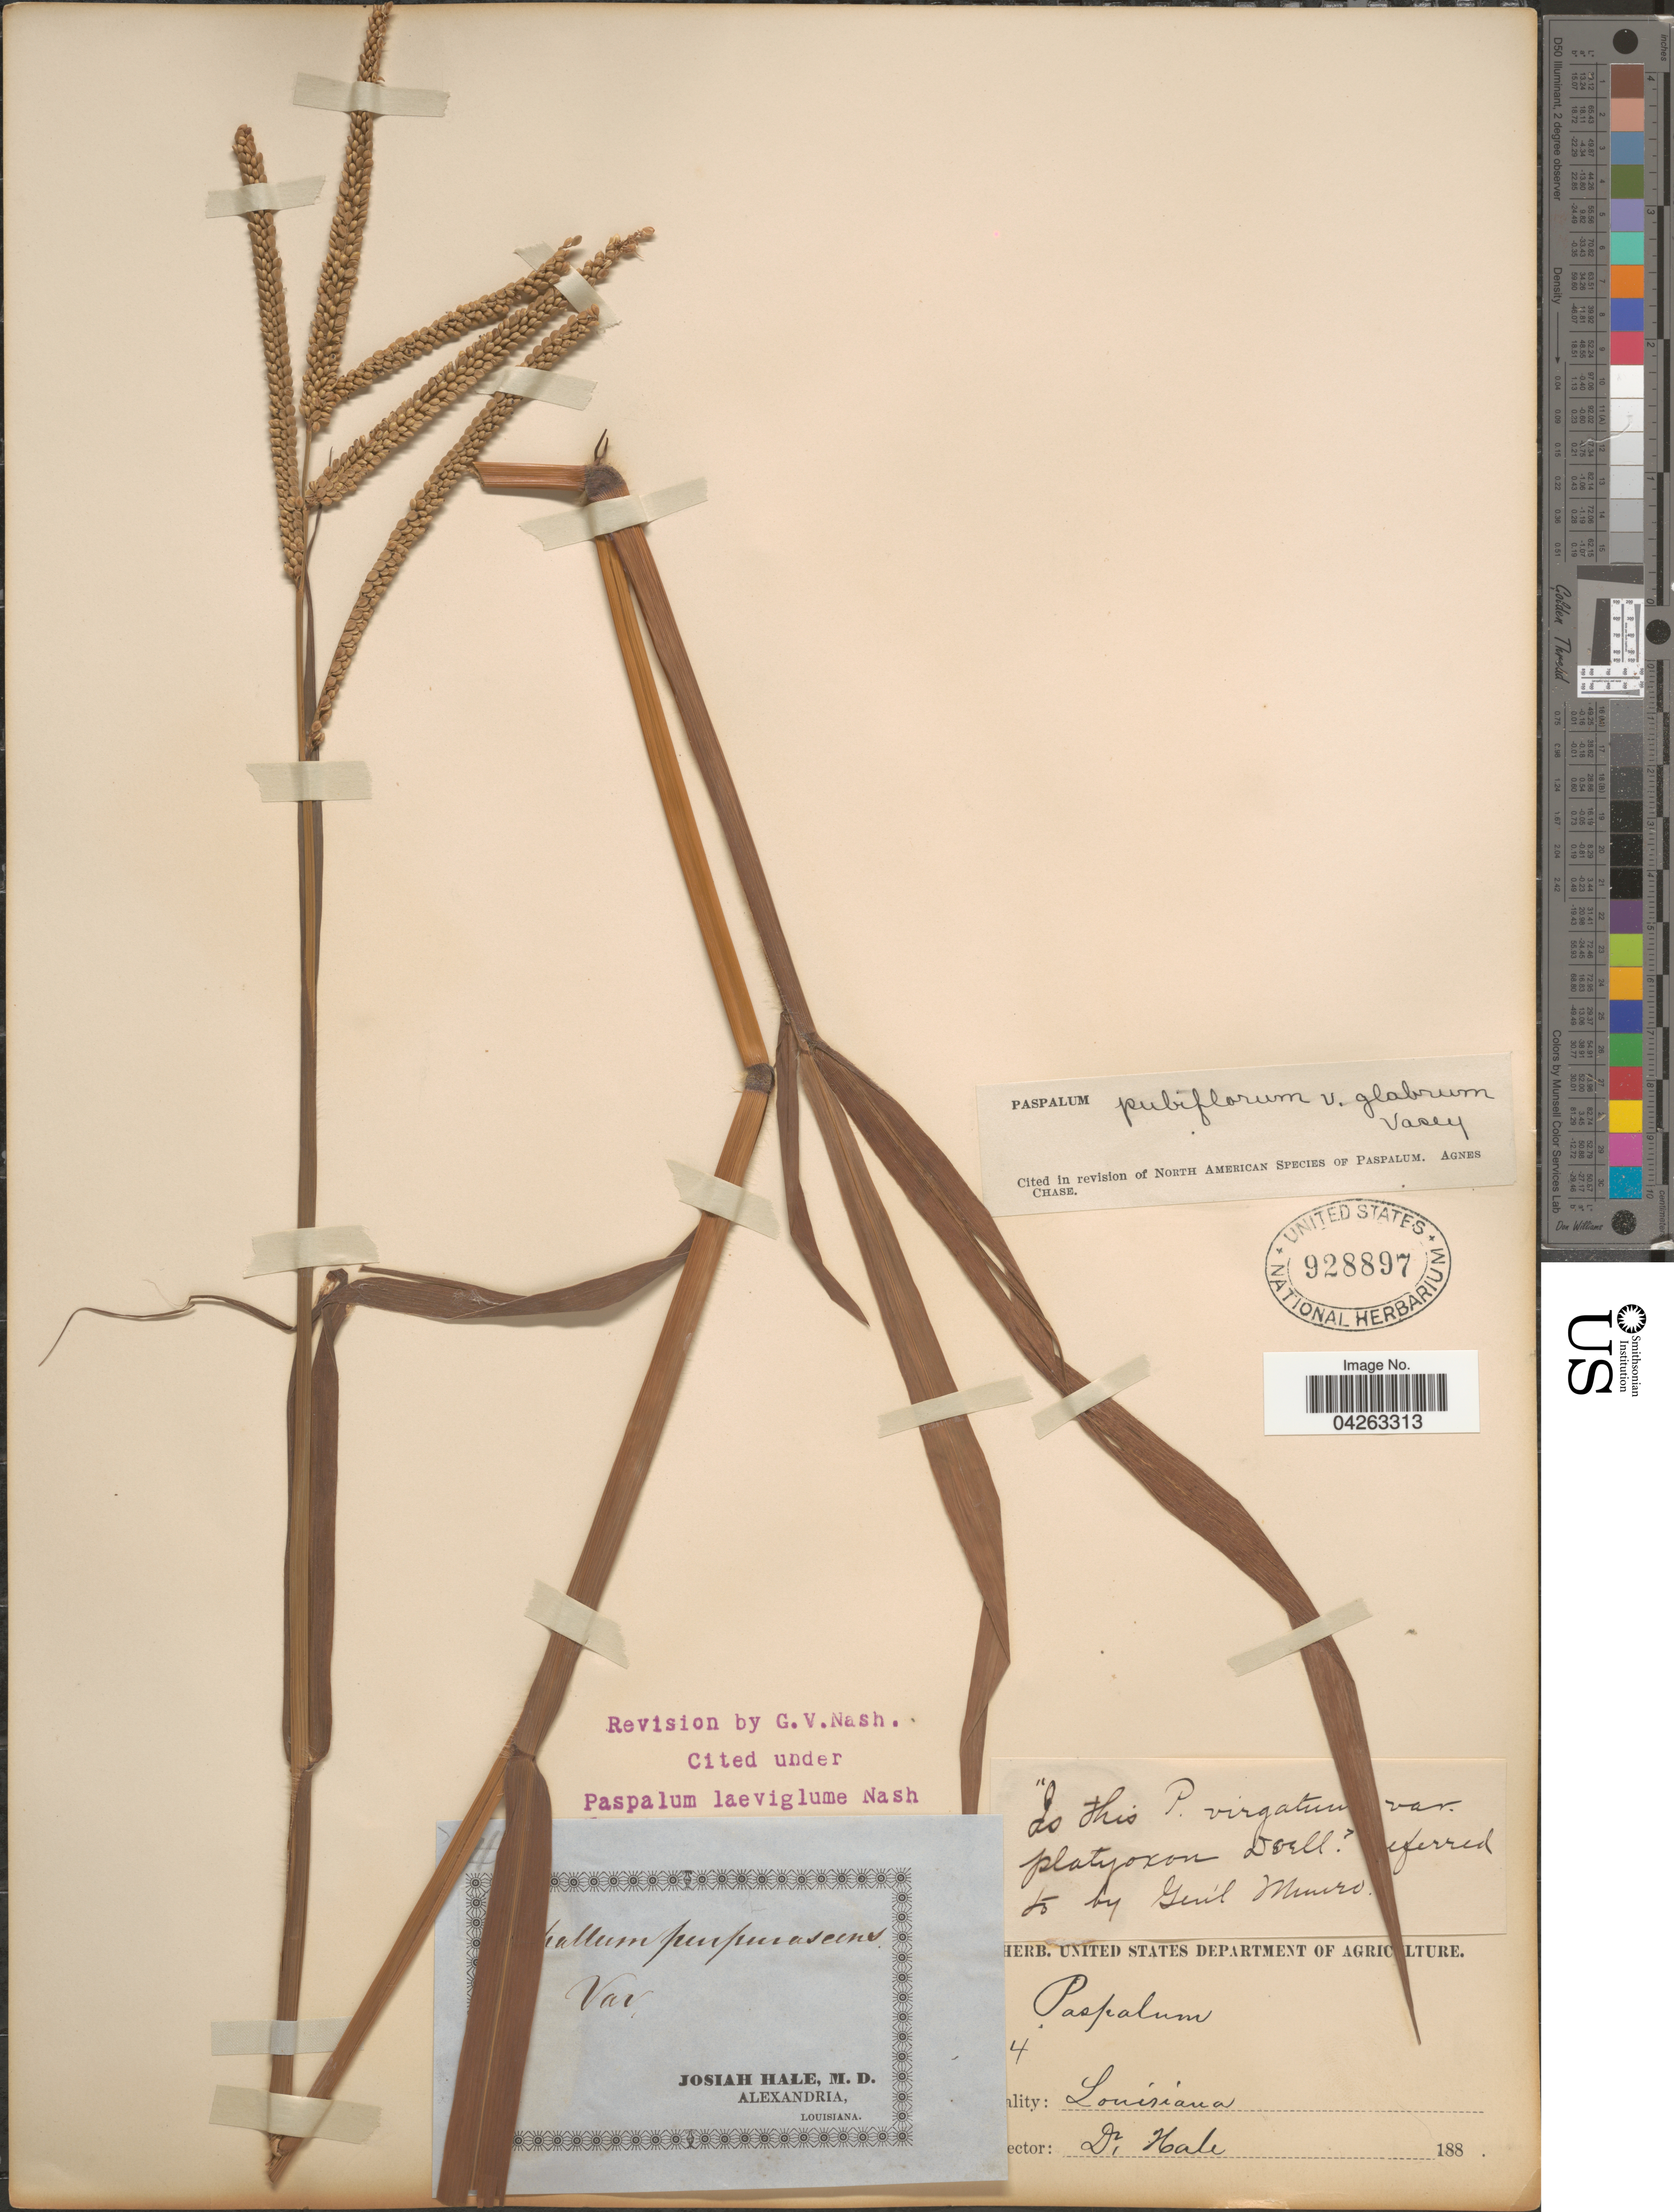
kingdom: Plantae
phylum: Tracheophyta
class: Liliopsida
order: Poales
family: Poaceae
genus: Paspalum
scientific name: Paspalum pubiflorum var. glabrum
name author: Vasey ex Scribn.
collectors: J. Hale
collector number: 4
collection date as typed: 188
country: United States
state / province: Louisiana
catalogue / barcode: US 928897